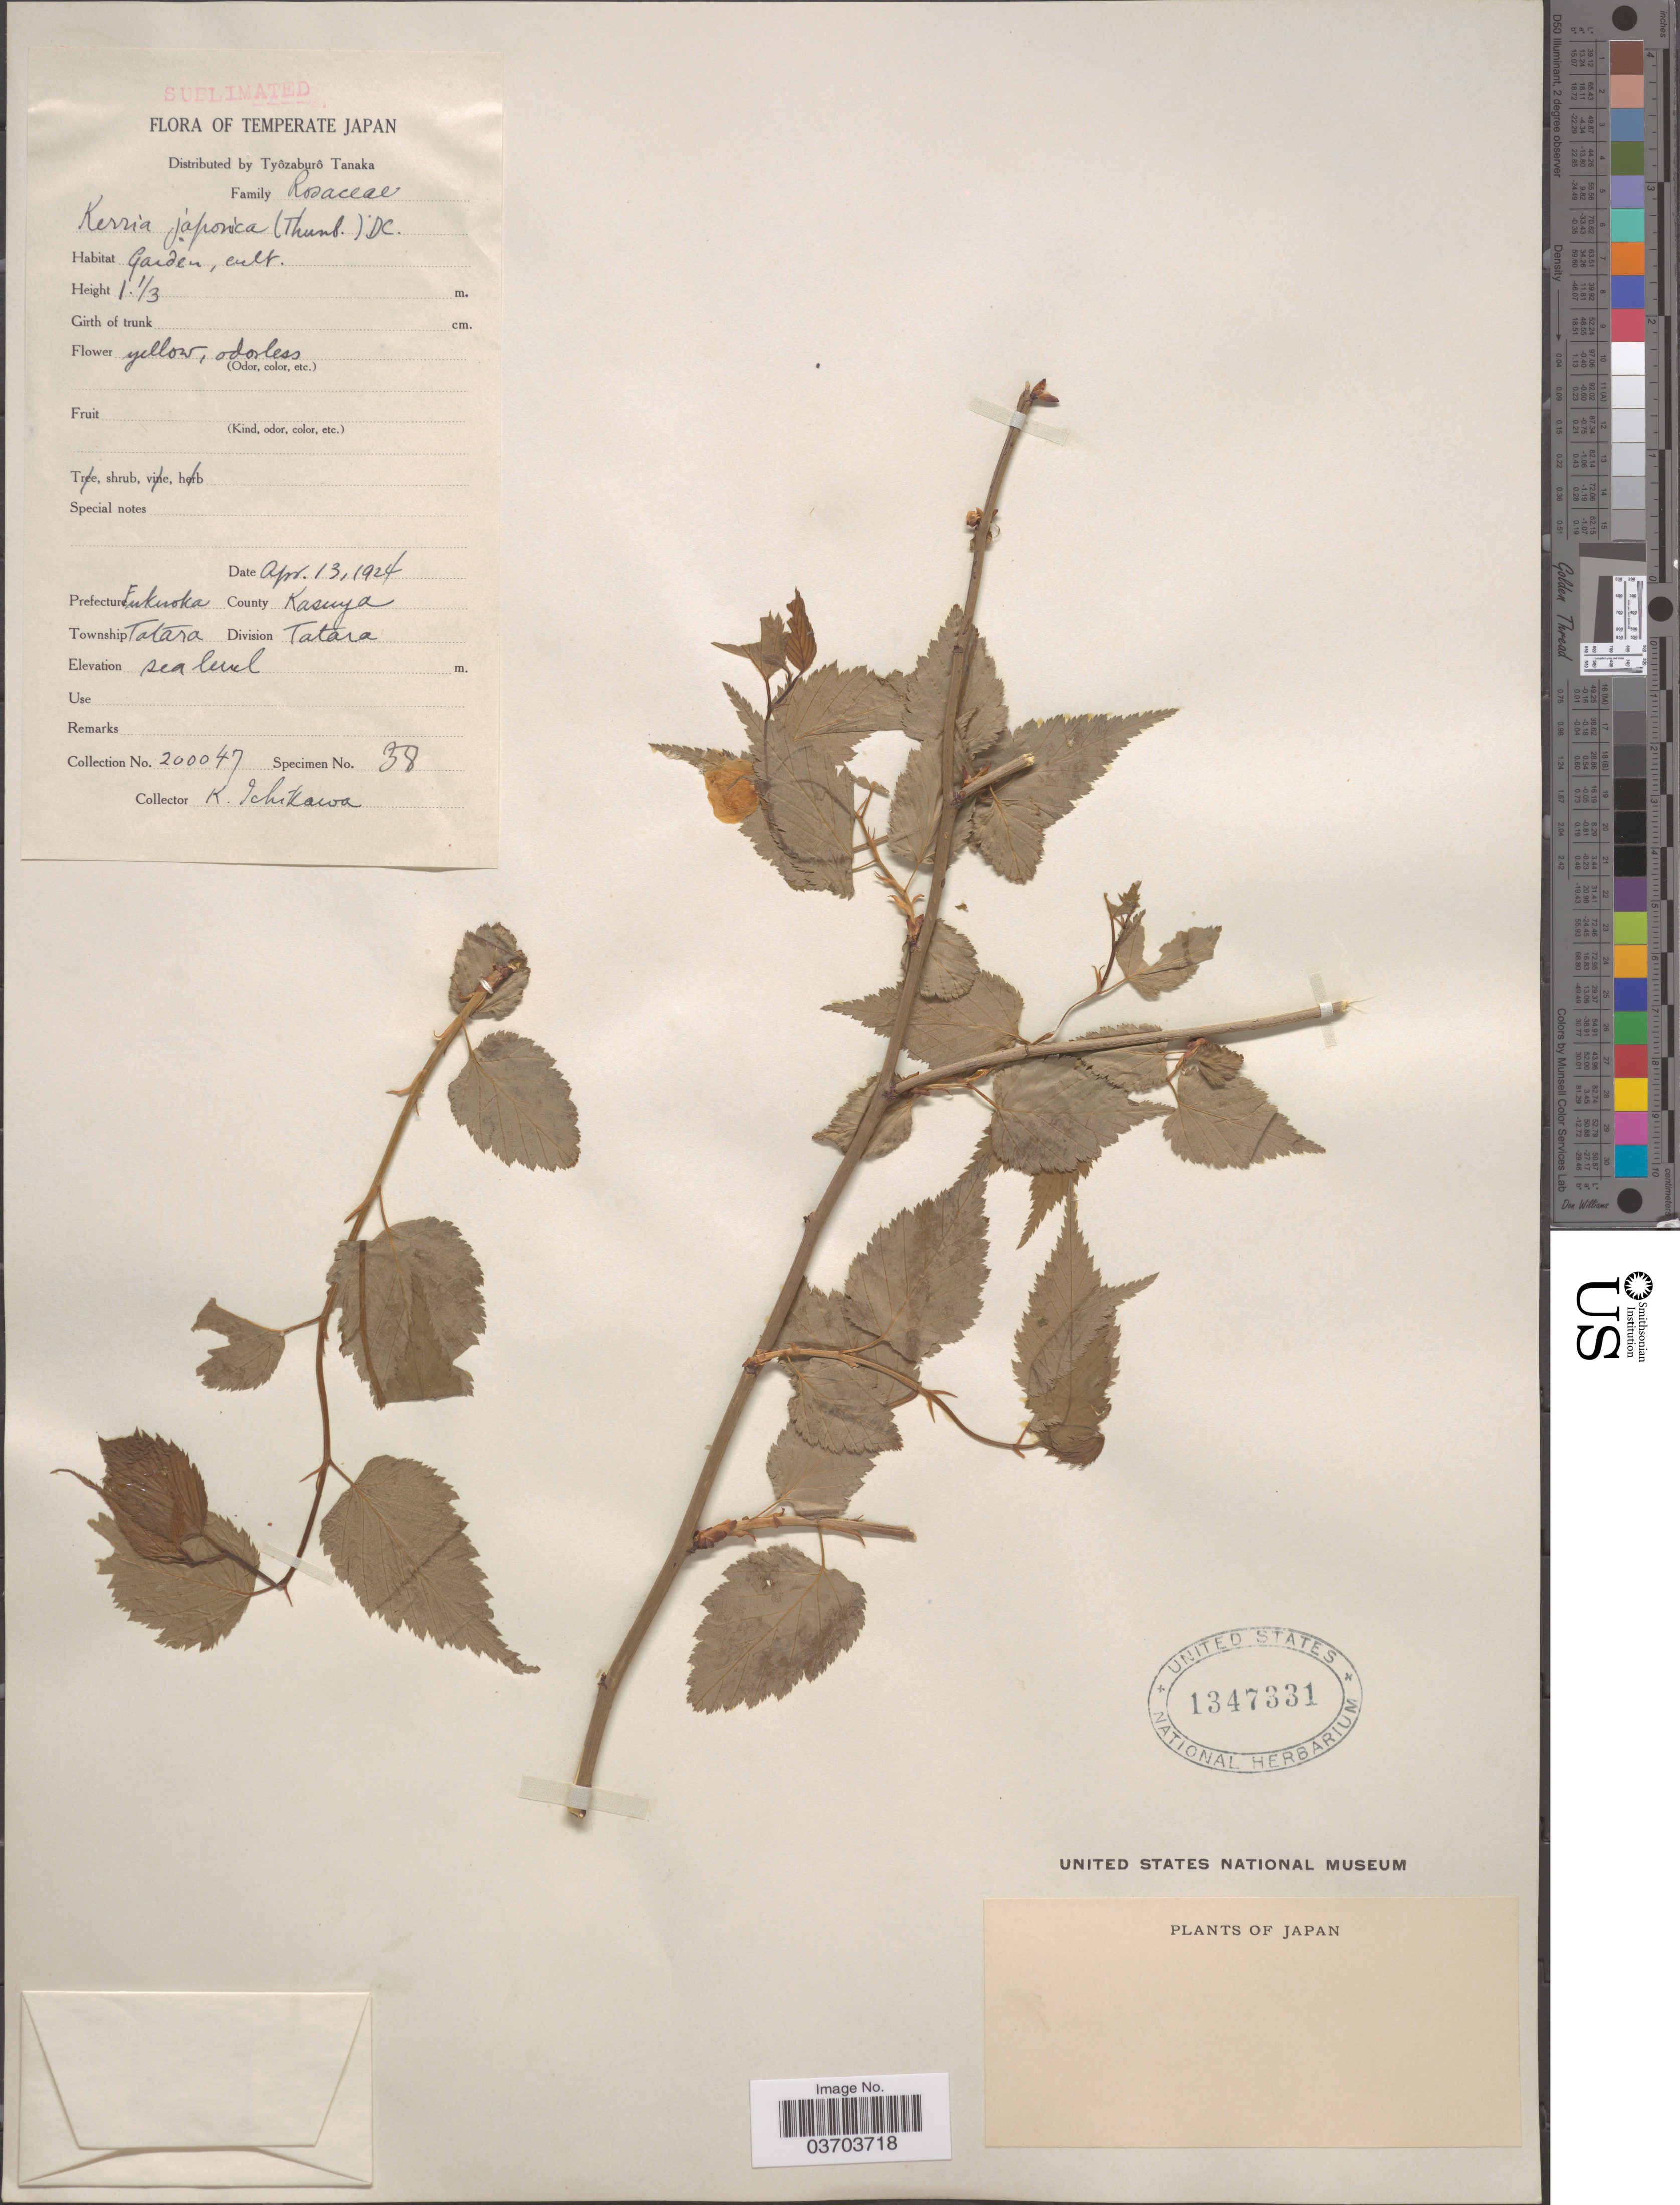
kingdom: Plantae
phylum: Tracheophyta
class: Magnoliopsida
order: Rosales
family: Rosaceae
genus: Kerria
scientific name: Kerria japonica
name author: (L.) DC.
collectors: K. Ichikawa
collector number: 200047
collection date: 1924-04-13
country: Japan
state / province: Hukuoka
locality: Prefecture Fukuoka. County Kasuya. Township Tatara. Division Tatara.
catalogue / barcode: US 1347331